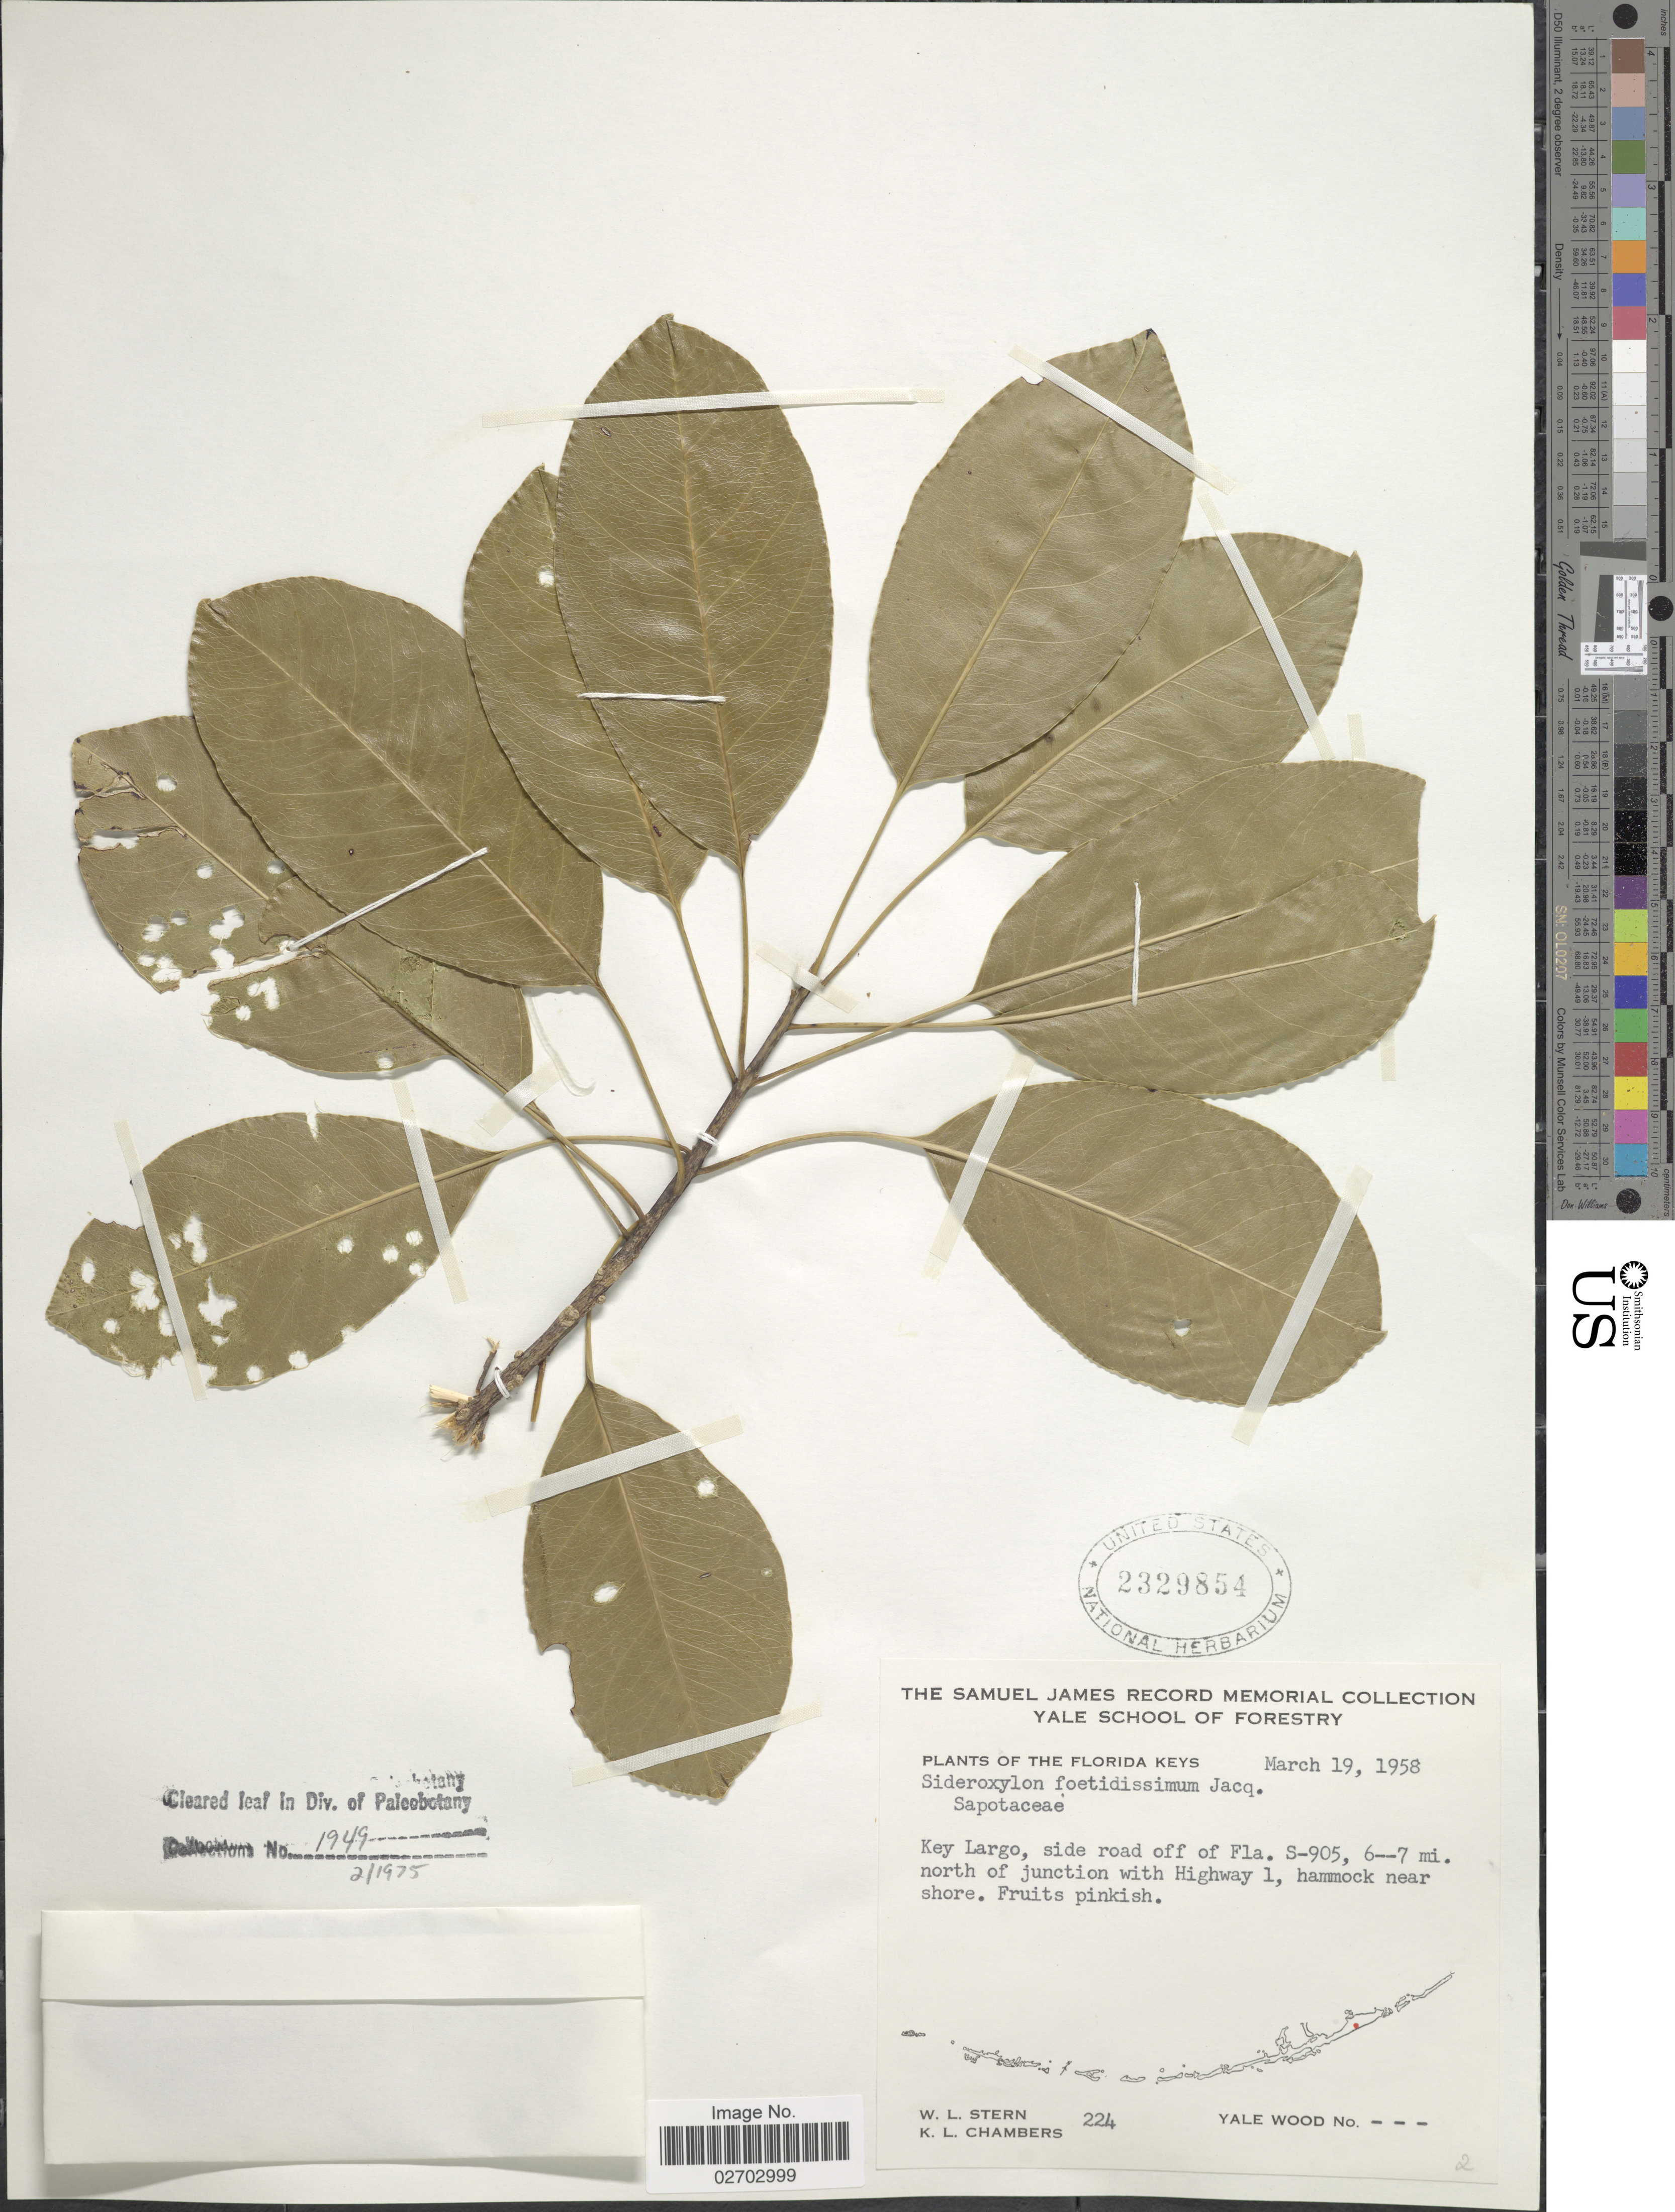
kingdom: Plantae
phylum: Tracheophyta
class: Magnoliopsida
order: Ericales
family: Sapotaceae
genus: Sideroxylon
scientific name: Sideroxylon foetidissimum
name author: Jacq.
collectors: W. L. Stern & K. Chambers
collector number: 224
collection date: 1958-03-19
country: United States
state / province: Florida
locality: Florida Keys, Key Largo, side road off of Fla. S-905, 6-7 mi. north of junction with Highway 1, hammock near shore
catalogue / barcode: US 2329854